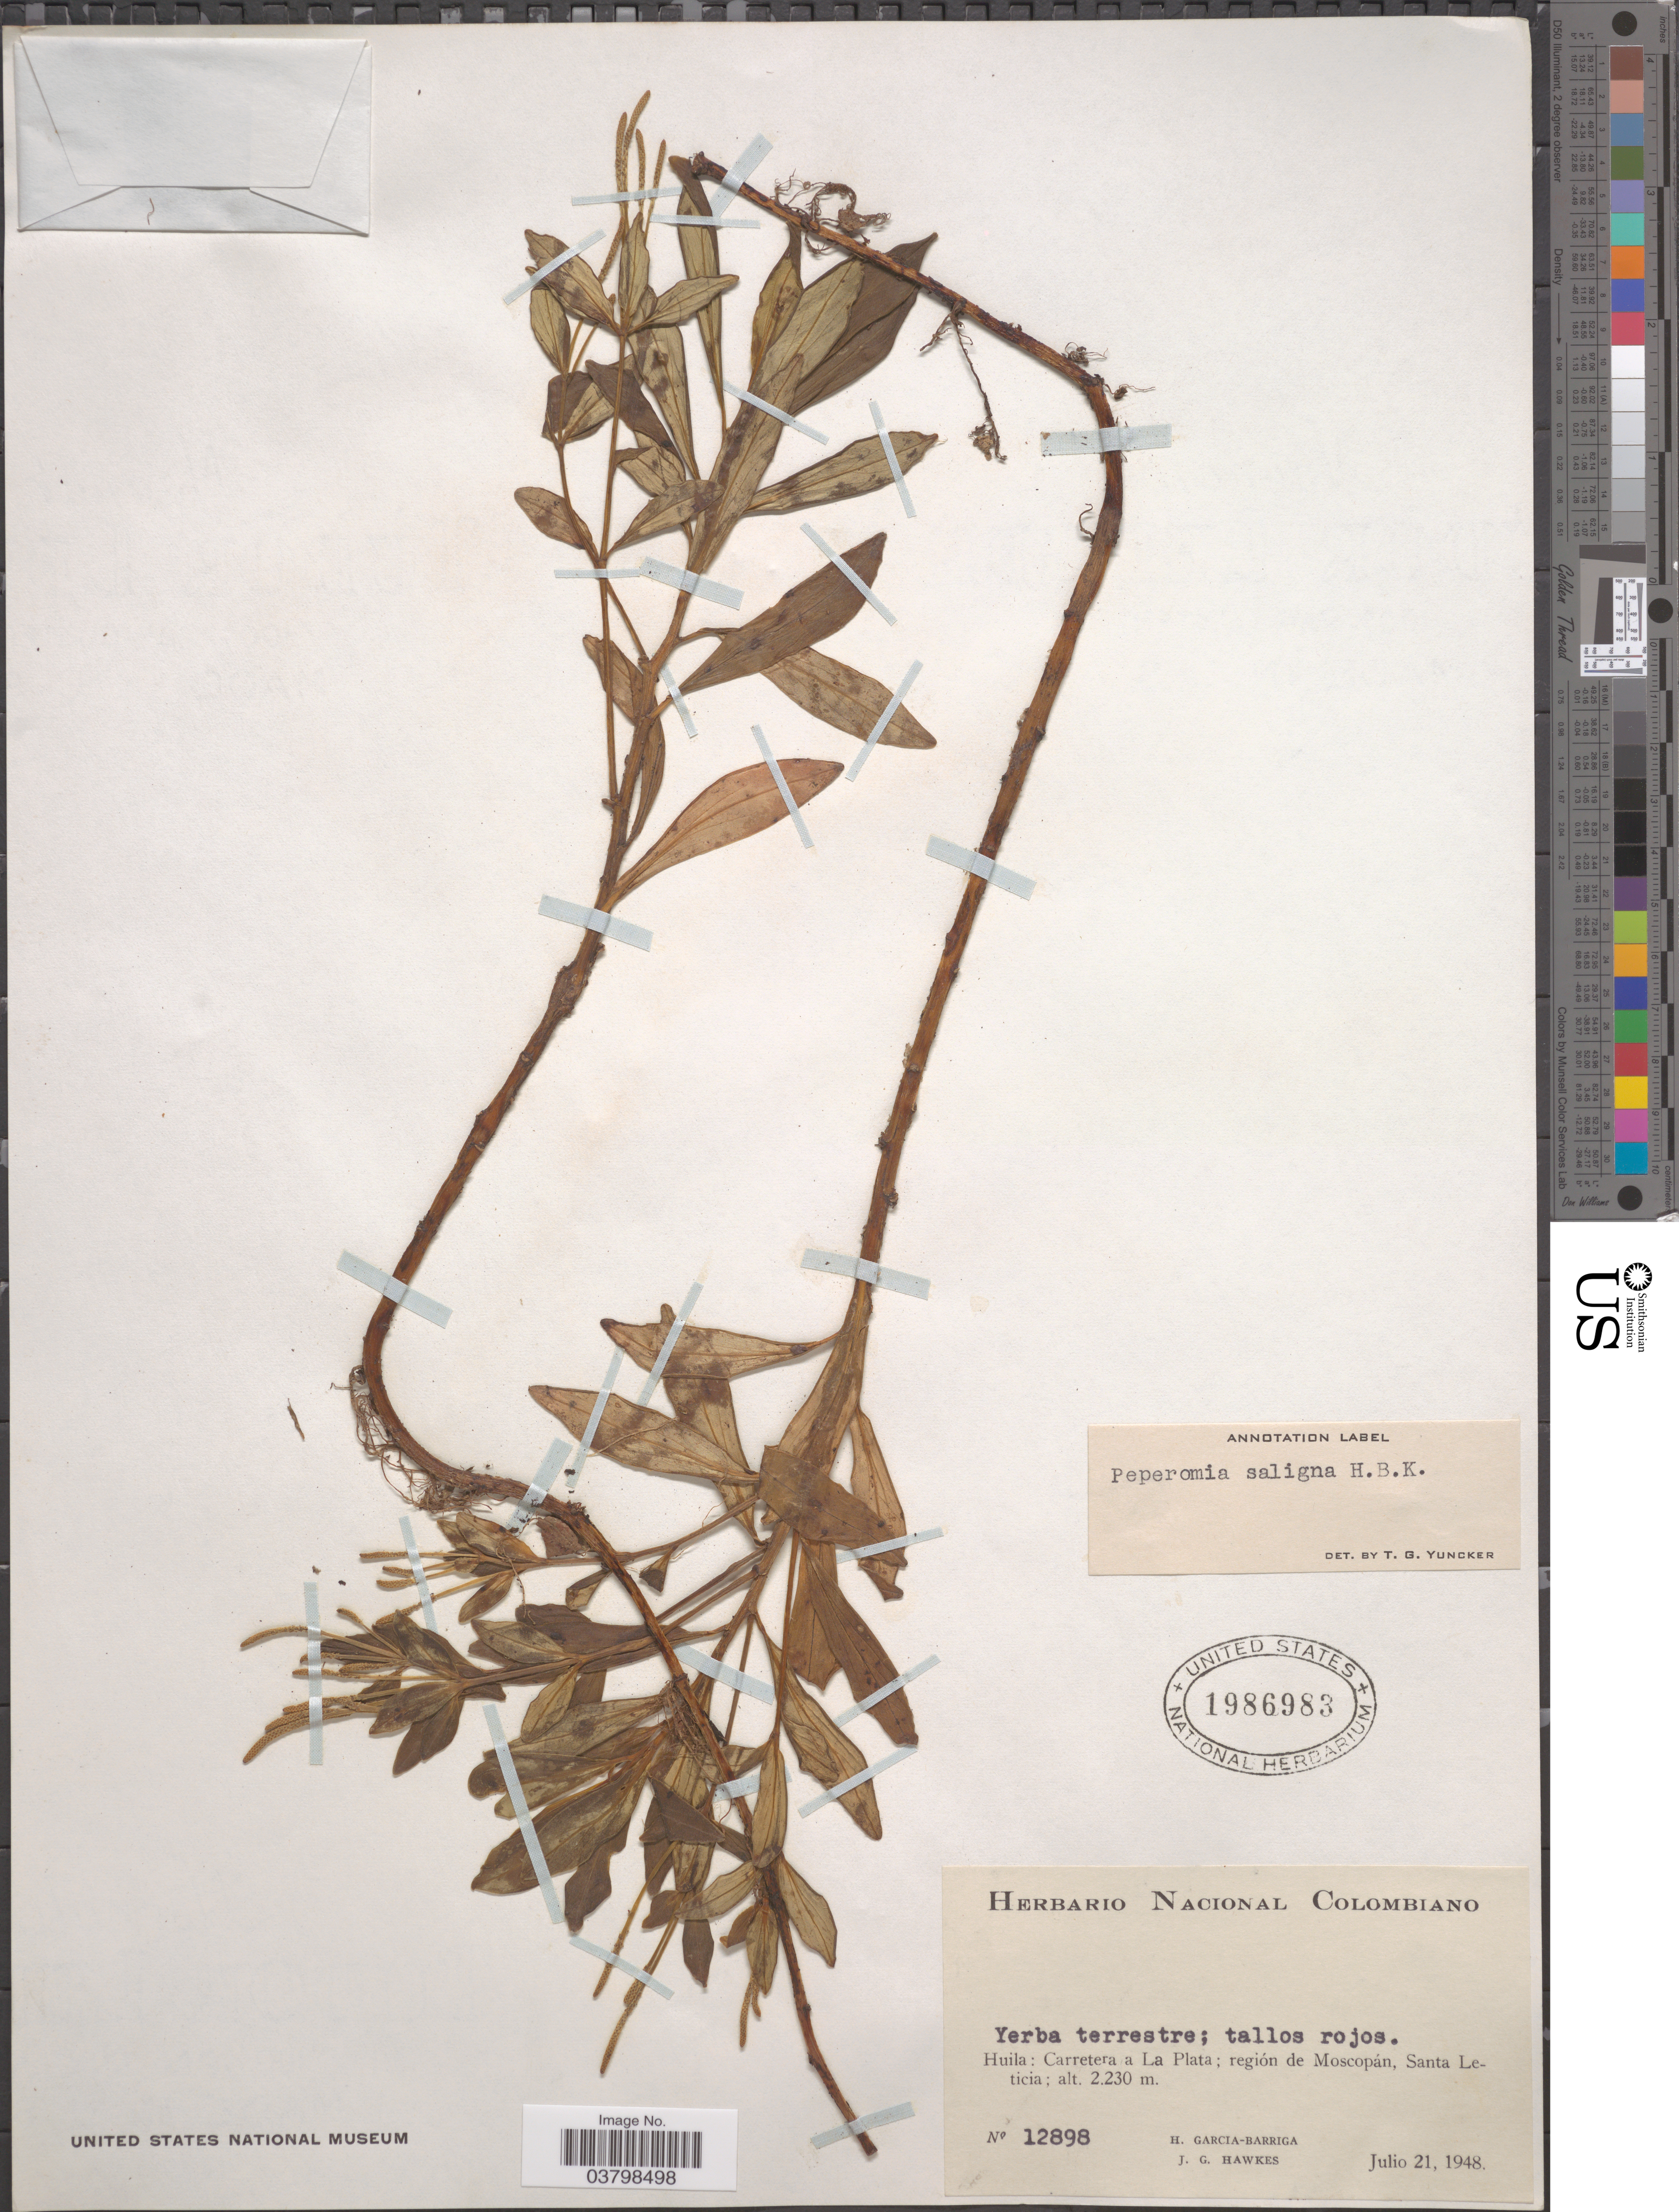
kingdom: Plantae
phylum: Tracheophyta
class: Magnoliopsida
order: Piperales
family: Piperaceae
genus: Peperomia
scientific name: Peperomia saligna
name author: Kunth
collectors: H. García Barriga & J. Hawkes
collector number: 12898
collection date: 1948-07-21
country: Colombia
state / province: Huila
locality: Carretera a La Plata; región de Moscopán, Santa Leticia.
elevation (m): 2230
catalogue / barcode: US 1986983